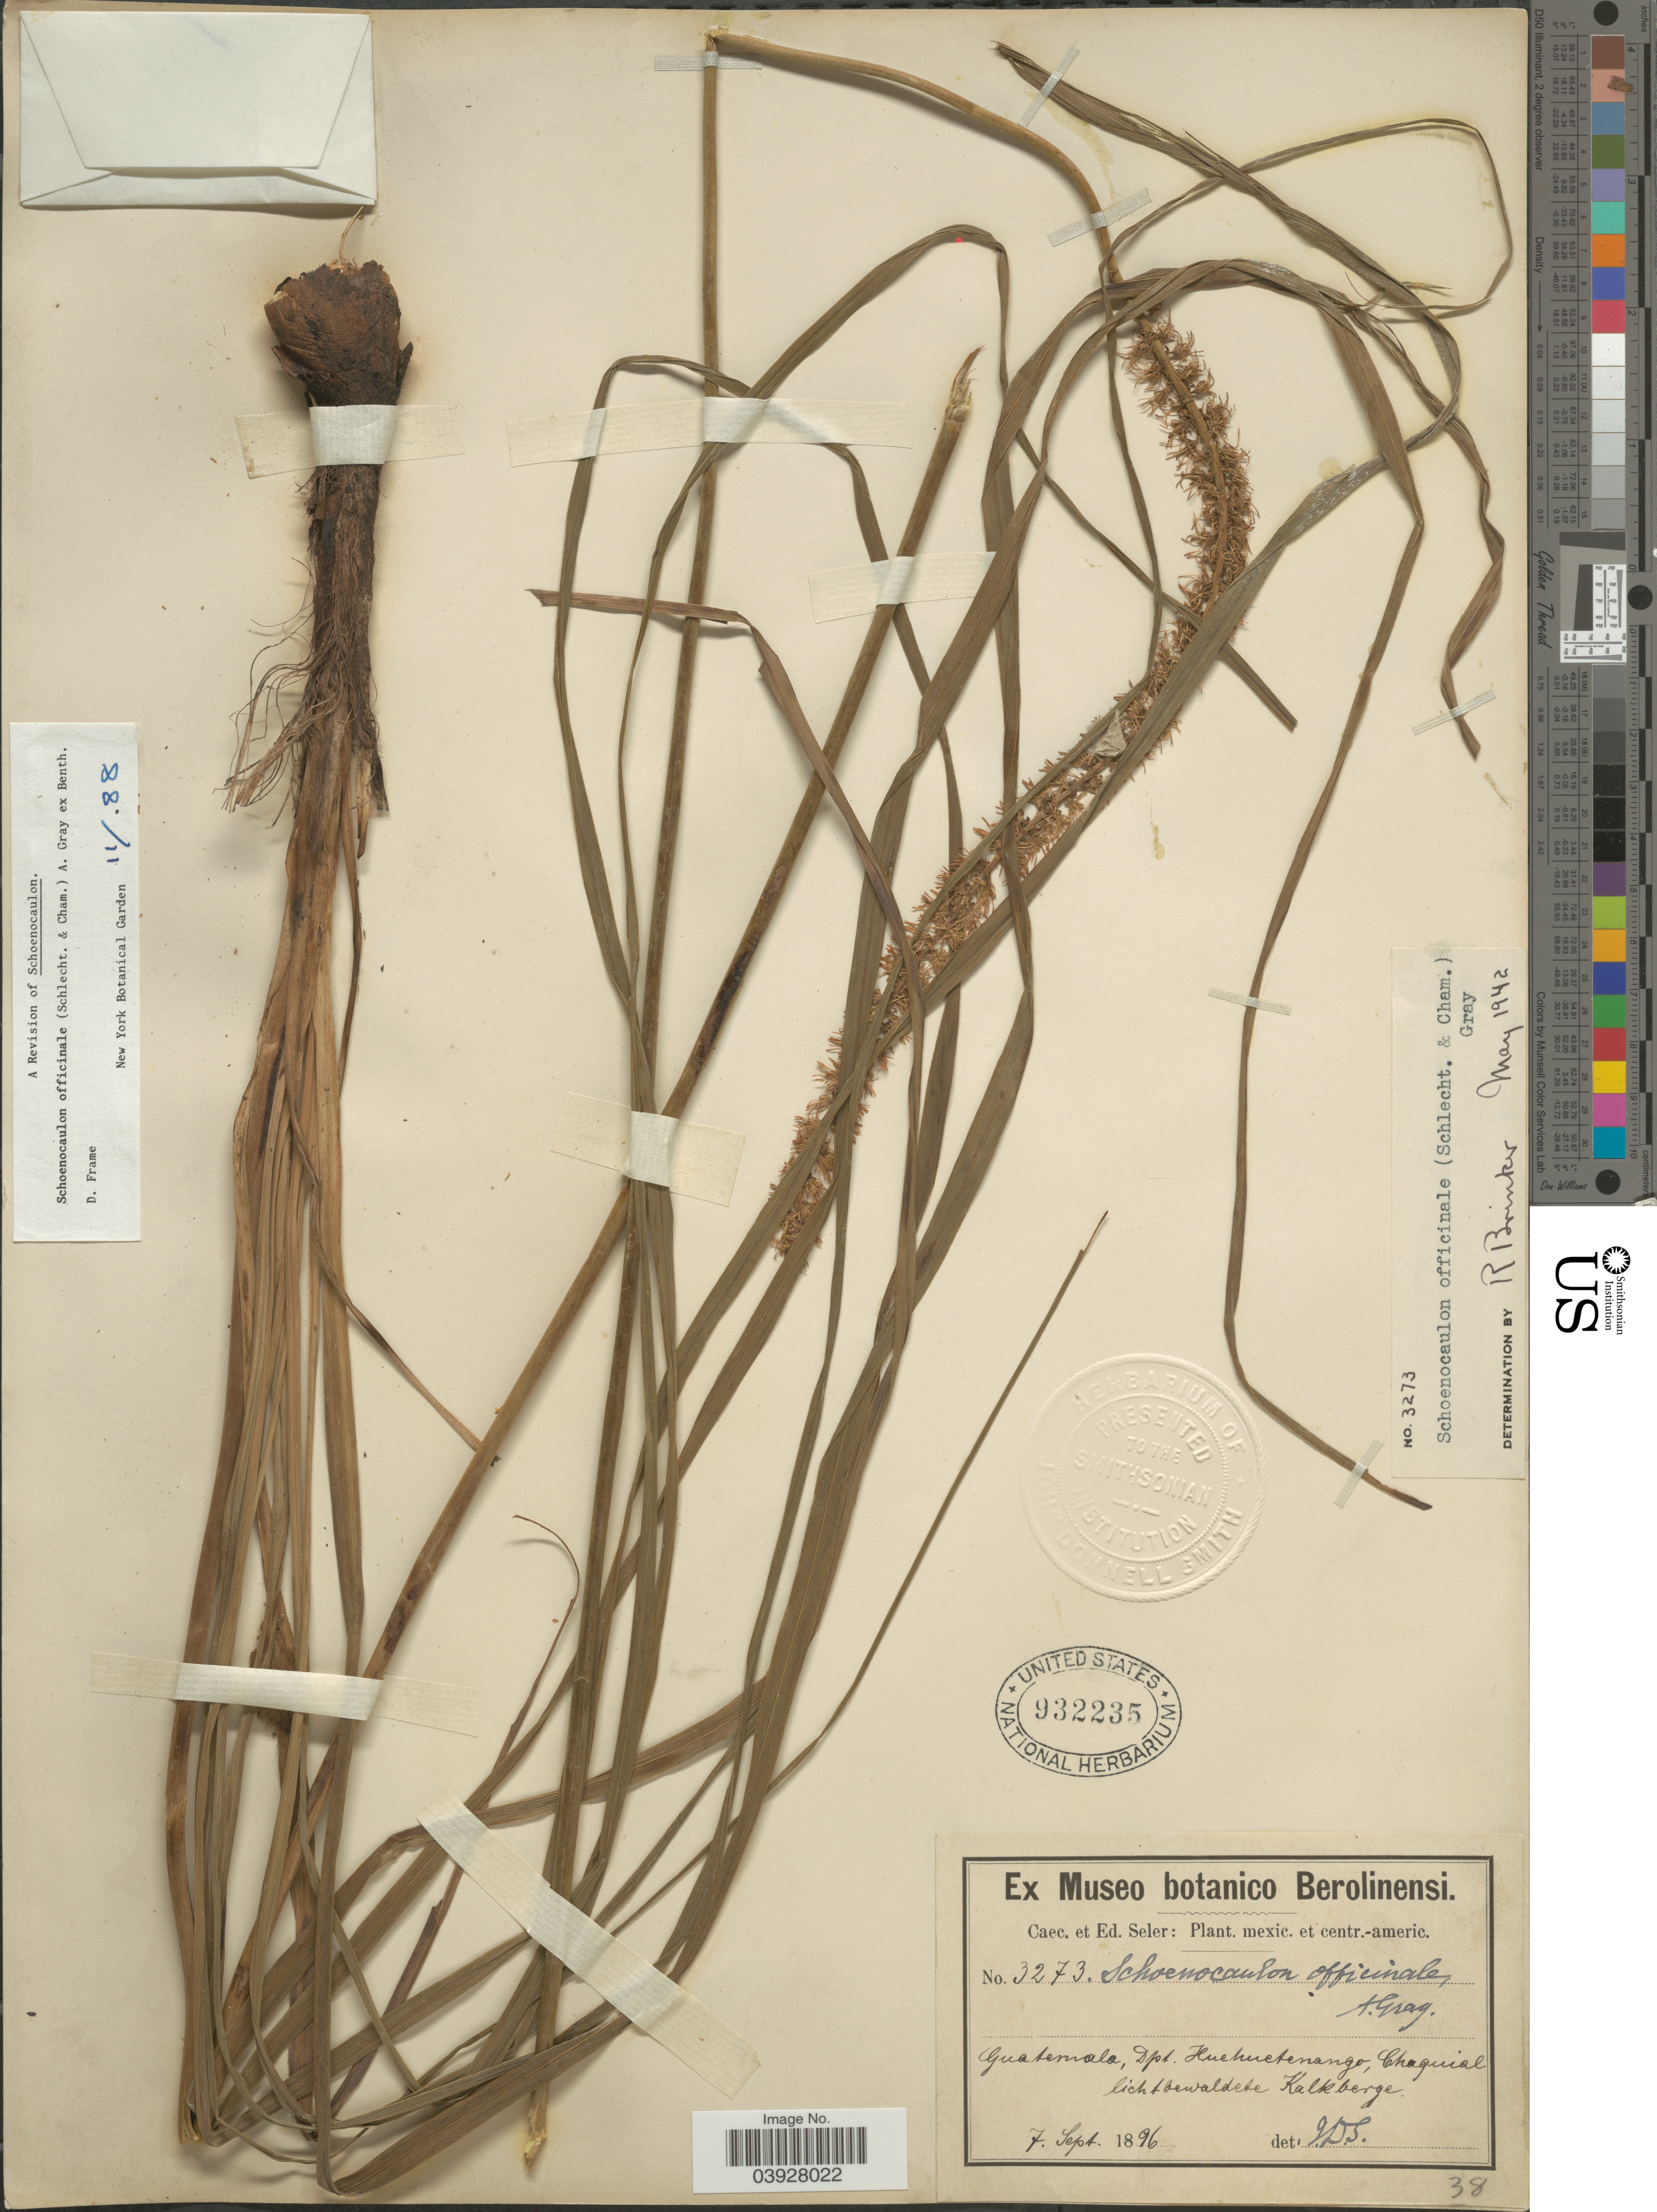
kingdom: Plantae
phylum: Tracheophyta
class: Liliopsida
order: Liliales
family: Melanthiaceae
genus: Schoenocaulon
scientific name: Schoenocaulon officinale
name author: (Schltdl.) A. Gray ex Benth.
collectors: C. Seler & E. G. Seler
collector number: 3273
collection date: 1896-09-07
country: Guatemala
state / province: Huehuetenango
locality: Dpt. Huehuetenango, Chaquial lichtbewaldete Kalkberge.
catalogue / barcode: US 932235